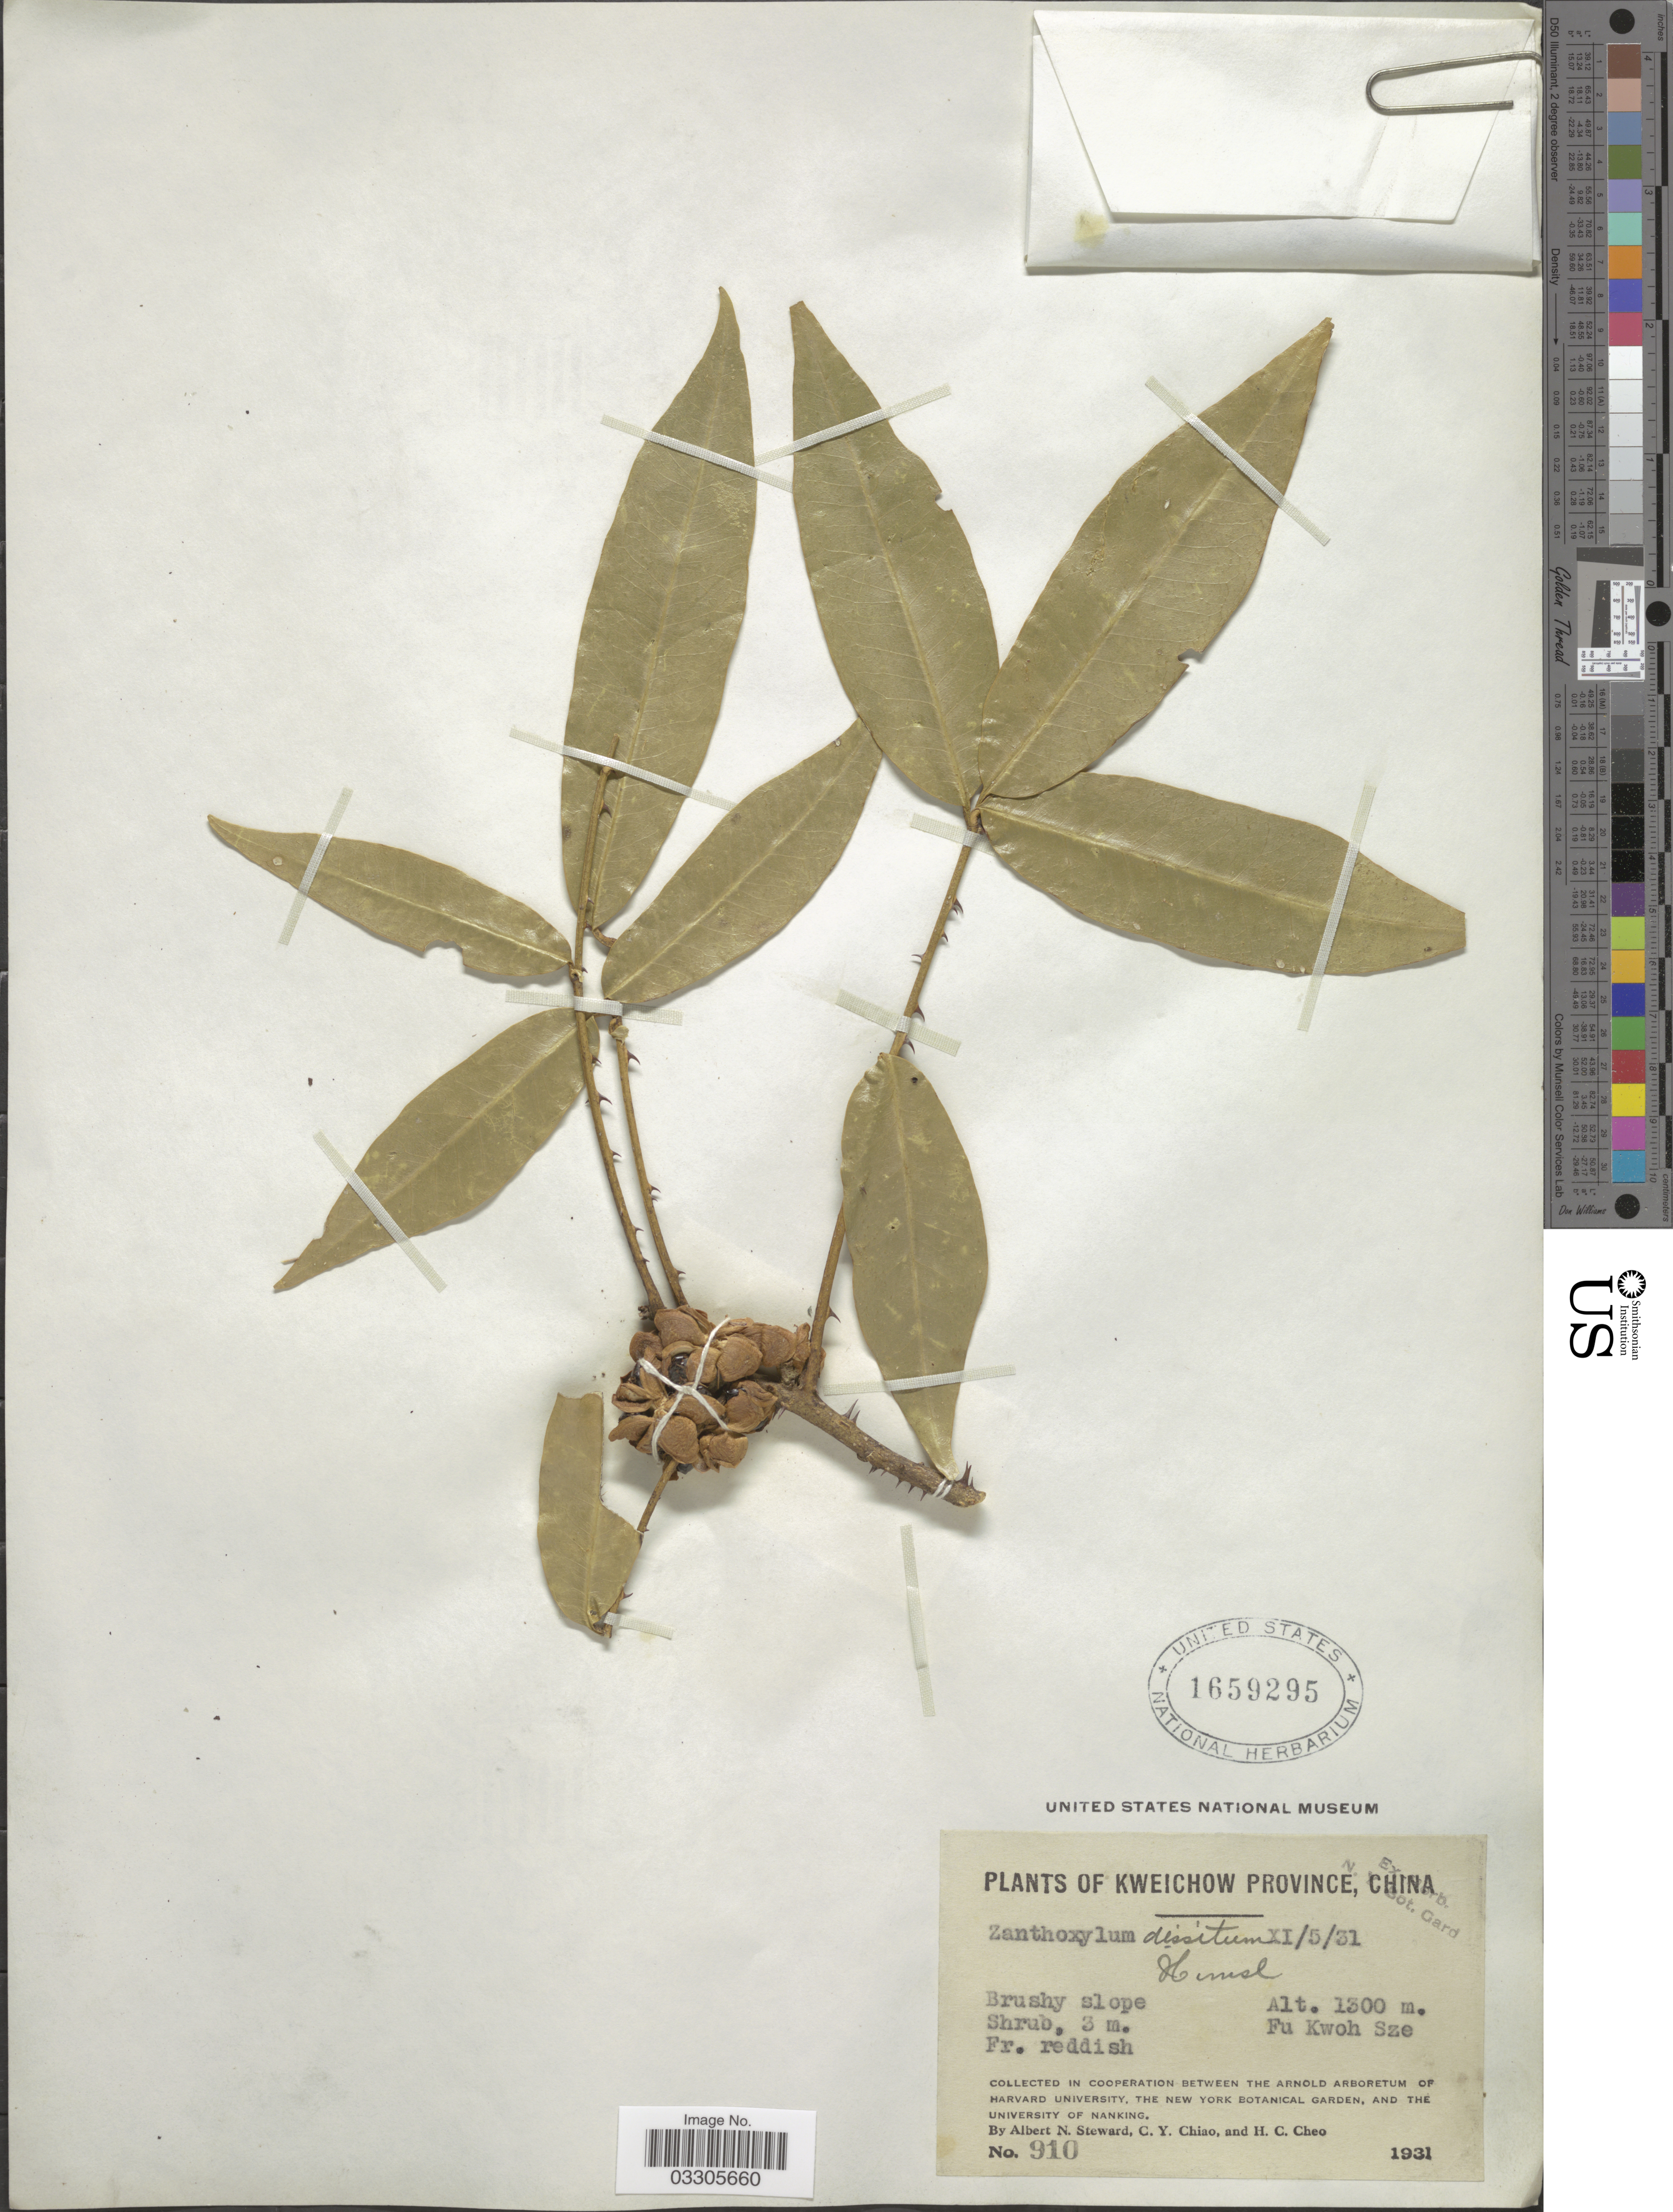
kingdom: Plantae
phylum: Tracheophyta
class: Magnoliopsida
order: Sapindales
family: Rutaceae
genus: Zanthoxylum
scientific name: Zanthoxylum dissitum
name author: Hemsl.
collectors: A. N. Steward, C. Y. Chiao & H. Cheo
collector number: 910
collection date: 1931-11-05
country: China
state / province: Guizhou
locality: Kweichow Province, Fu Kowh Sze.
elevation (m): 1300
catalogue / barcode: US 1659295